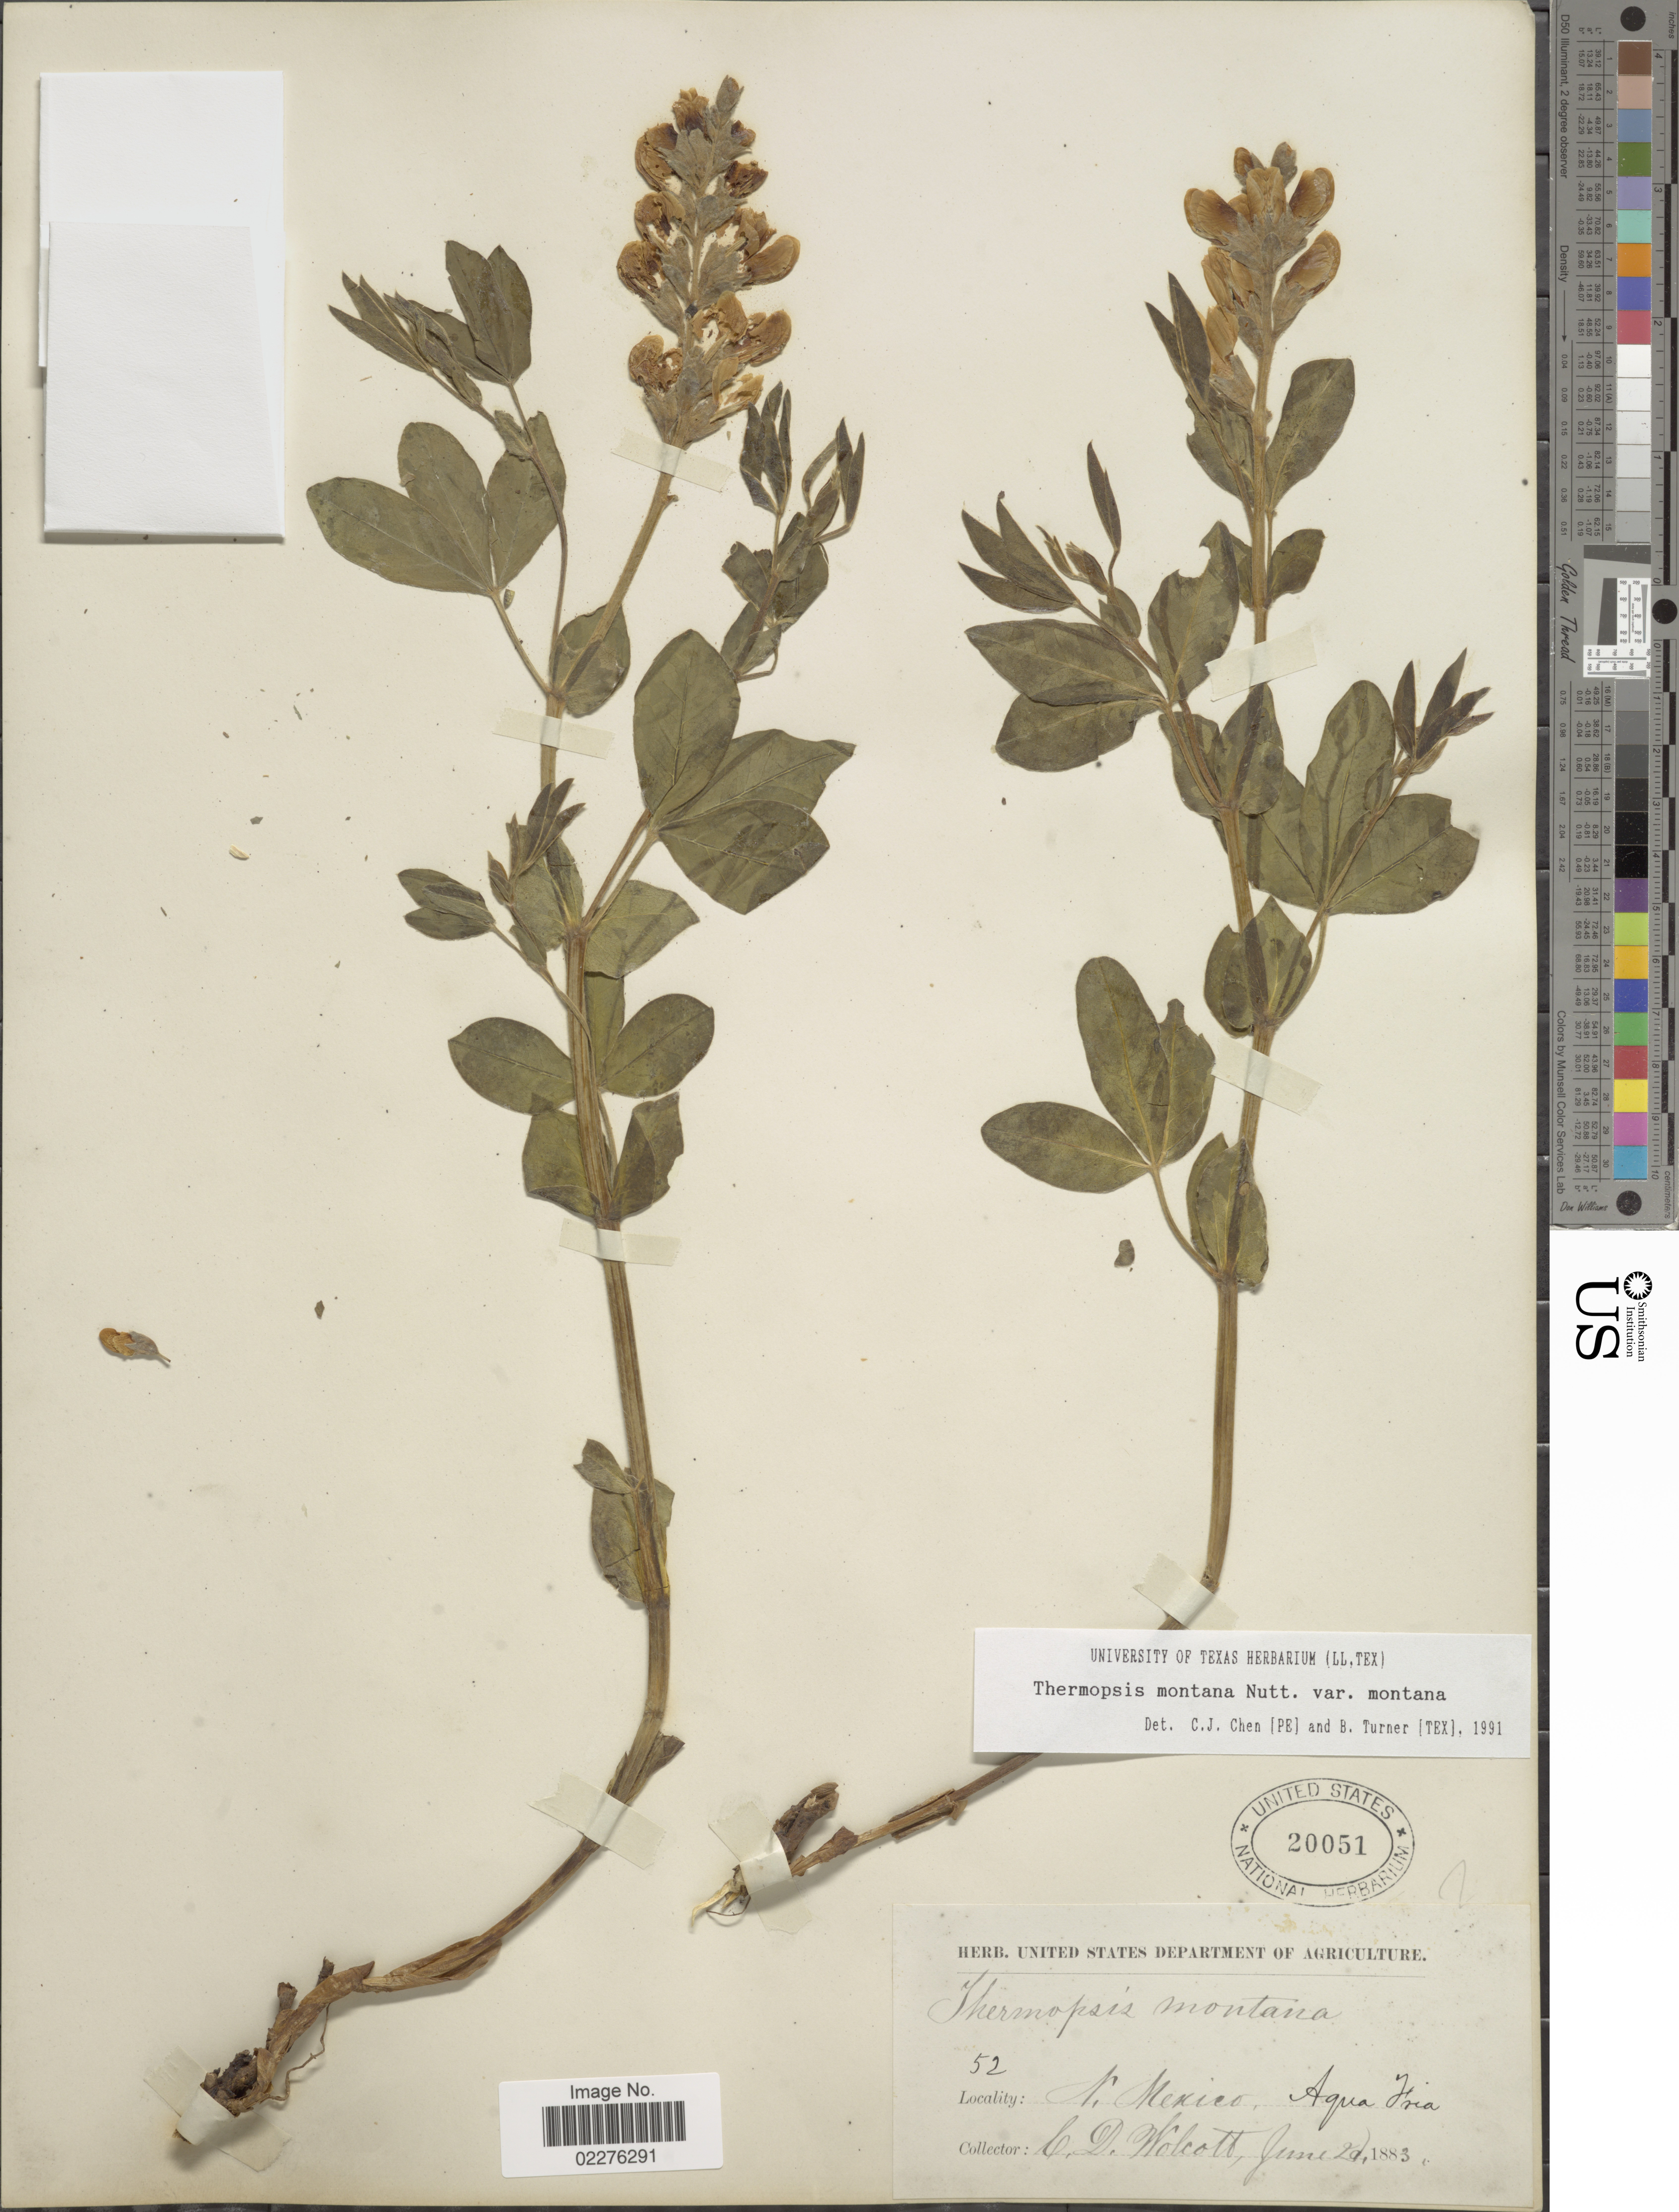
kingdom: Plantae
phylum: Tracheophyta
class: Magnoliopsida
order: Fabales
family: Fabaceae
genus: Thermopsis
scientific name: Thermopsis montana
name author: Nutt.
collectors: C. Wolcott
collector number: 52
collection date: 1883-06-20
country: United States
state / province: New Mexico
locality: Aqua Fria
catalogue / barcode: US 20051